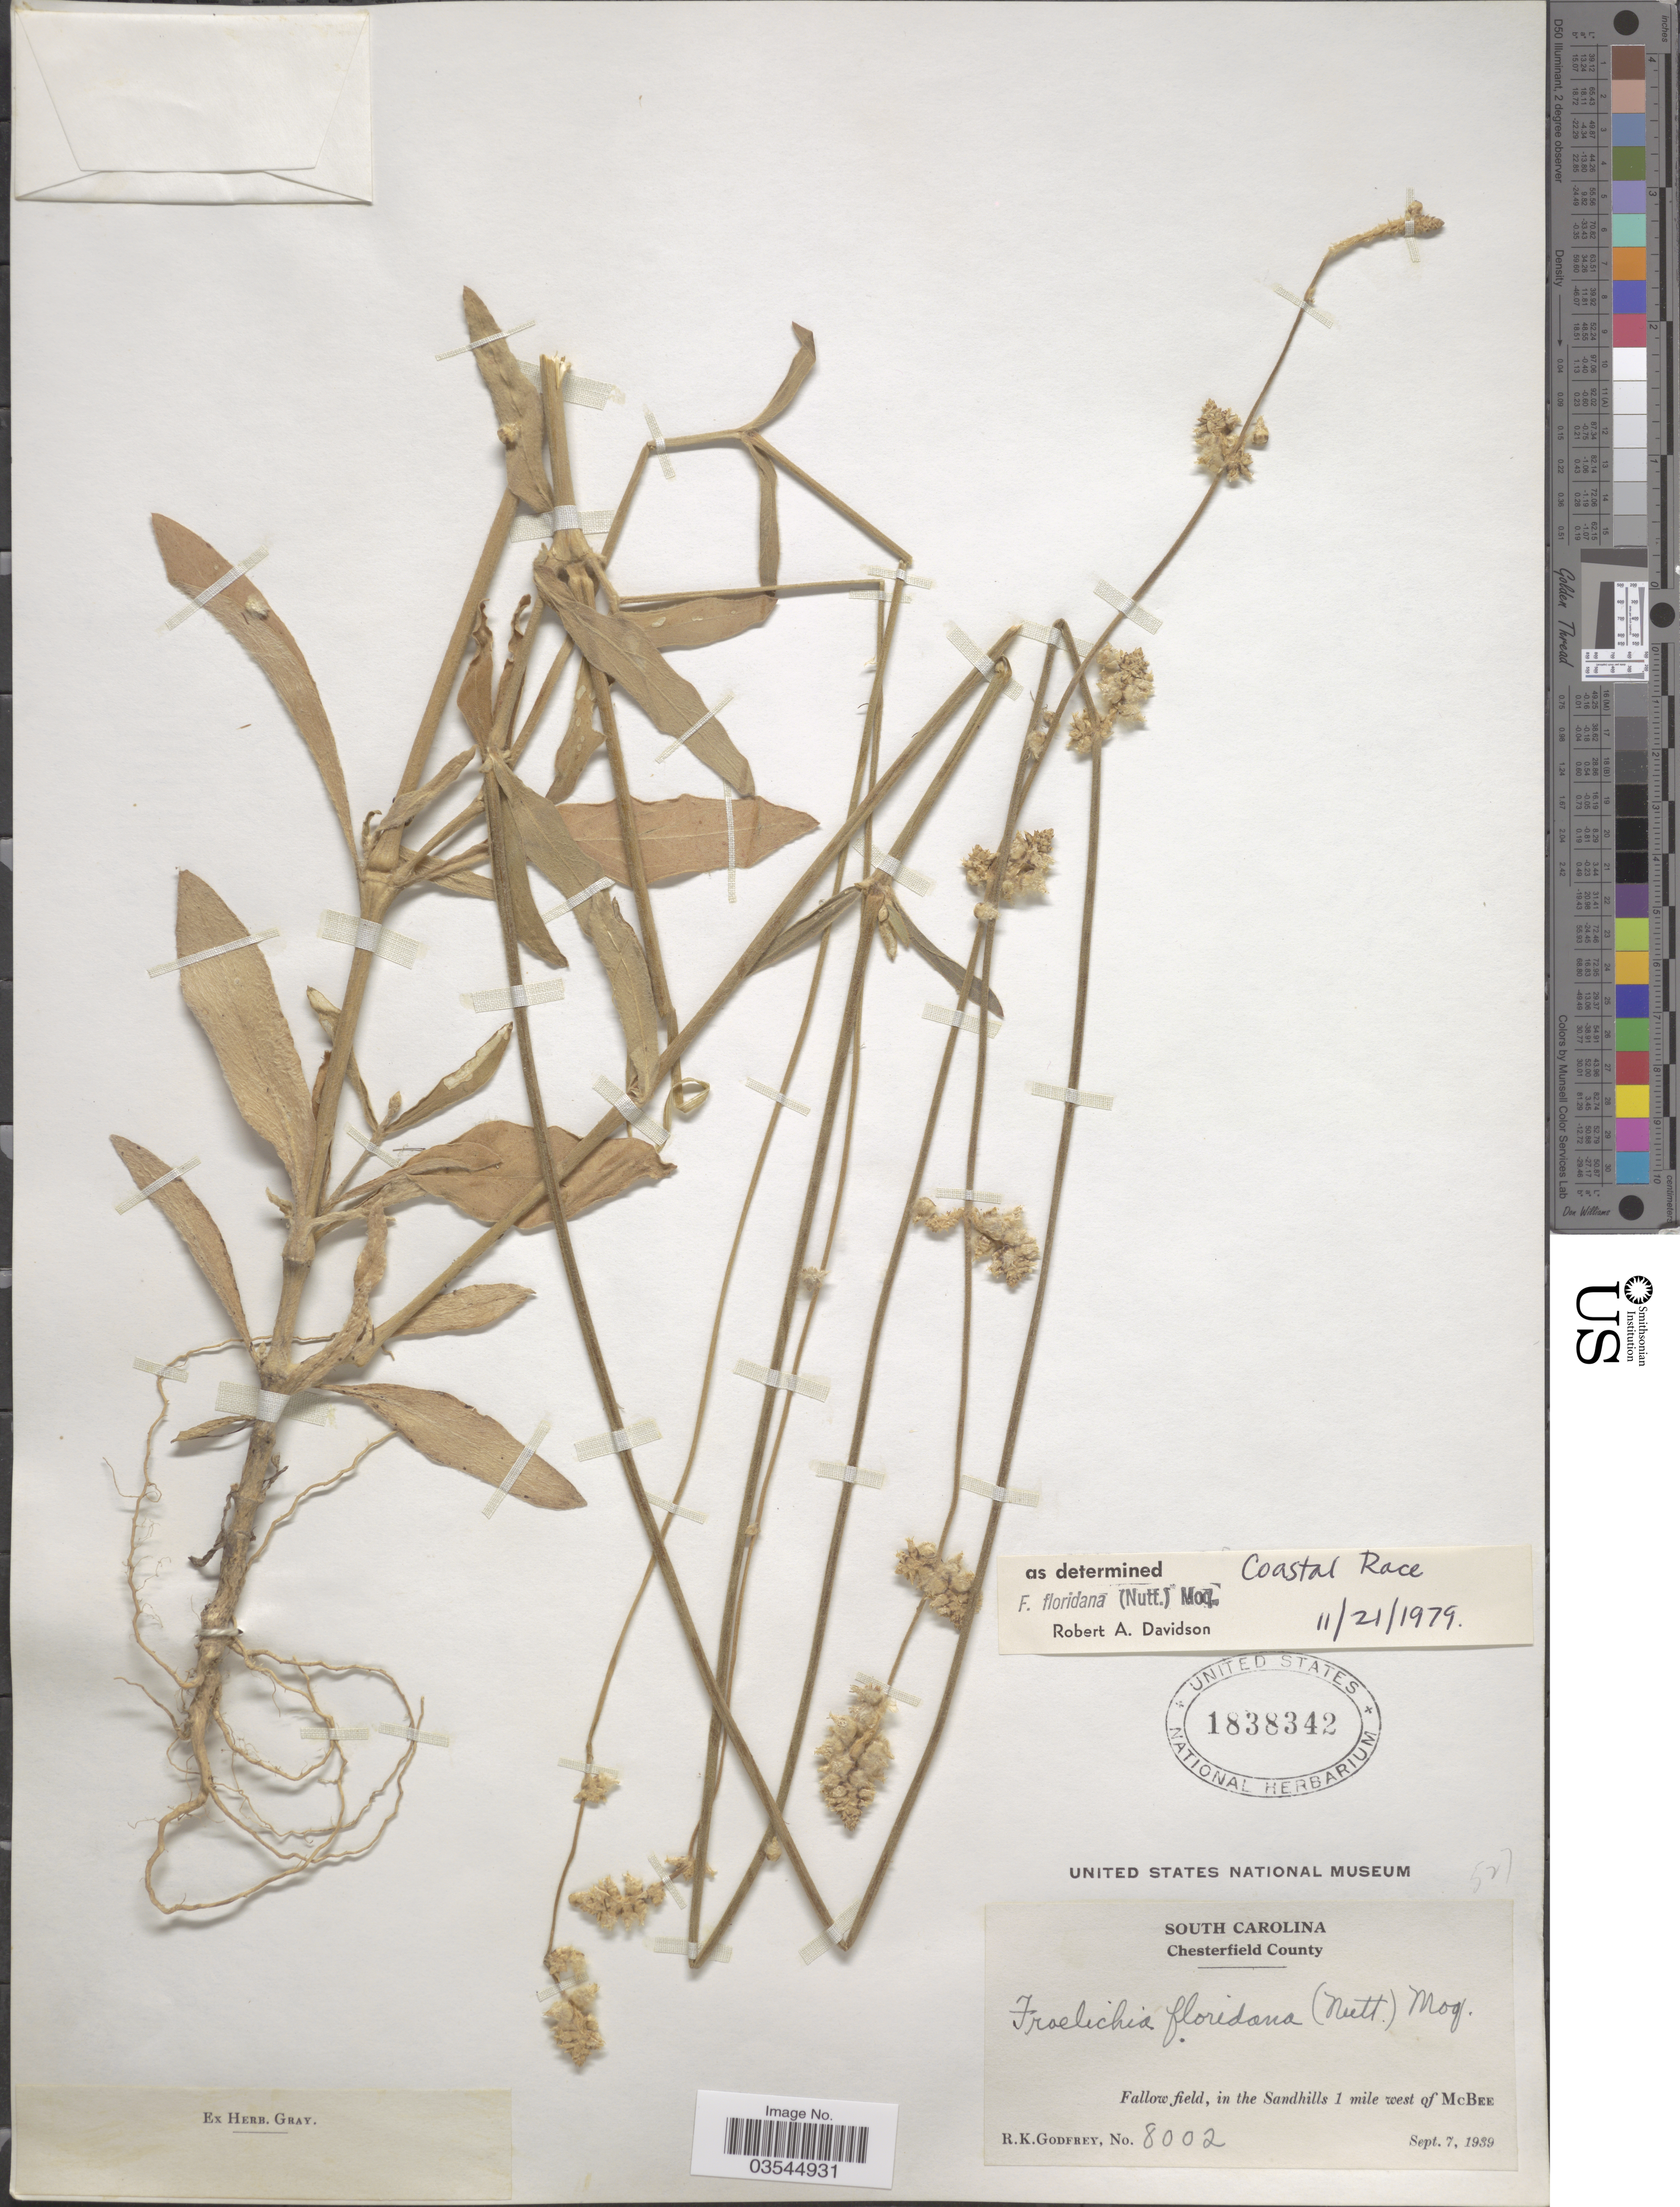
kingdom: Plantae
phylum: Tracheophyta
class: Magnoliopsida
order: Caryophyllales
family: Amaranthaceae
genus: Froelichia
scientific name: Froelichia floridana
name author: (Nutt.) Moq.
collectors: R. K. Godfrey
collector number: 8002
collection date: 1939-09-07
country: United States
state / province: South Carolina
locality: Chesterfield County, in the Sandhills 1 mile west of McBee.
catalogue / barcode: US 1838342